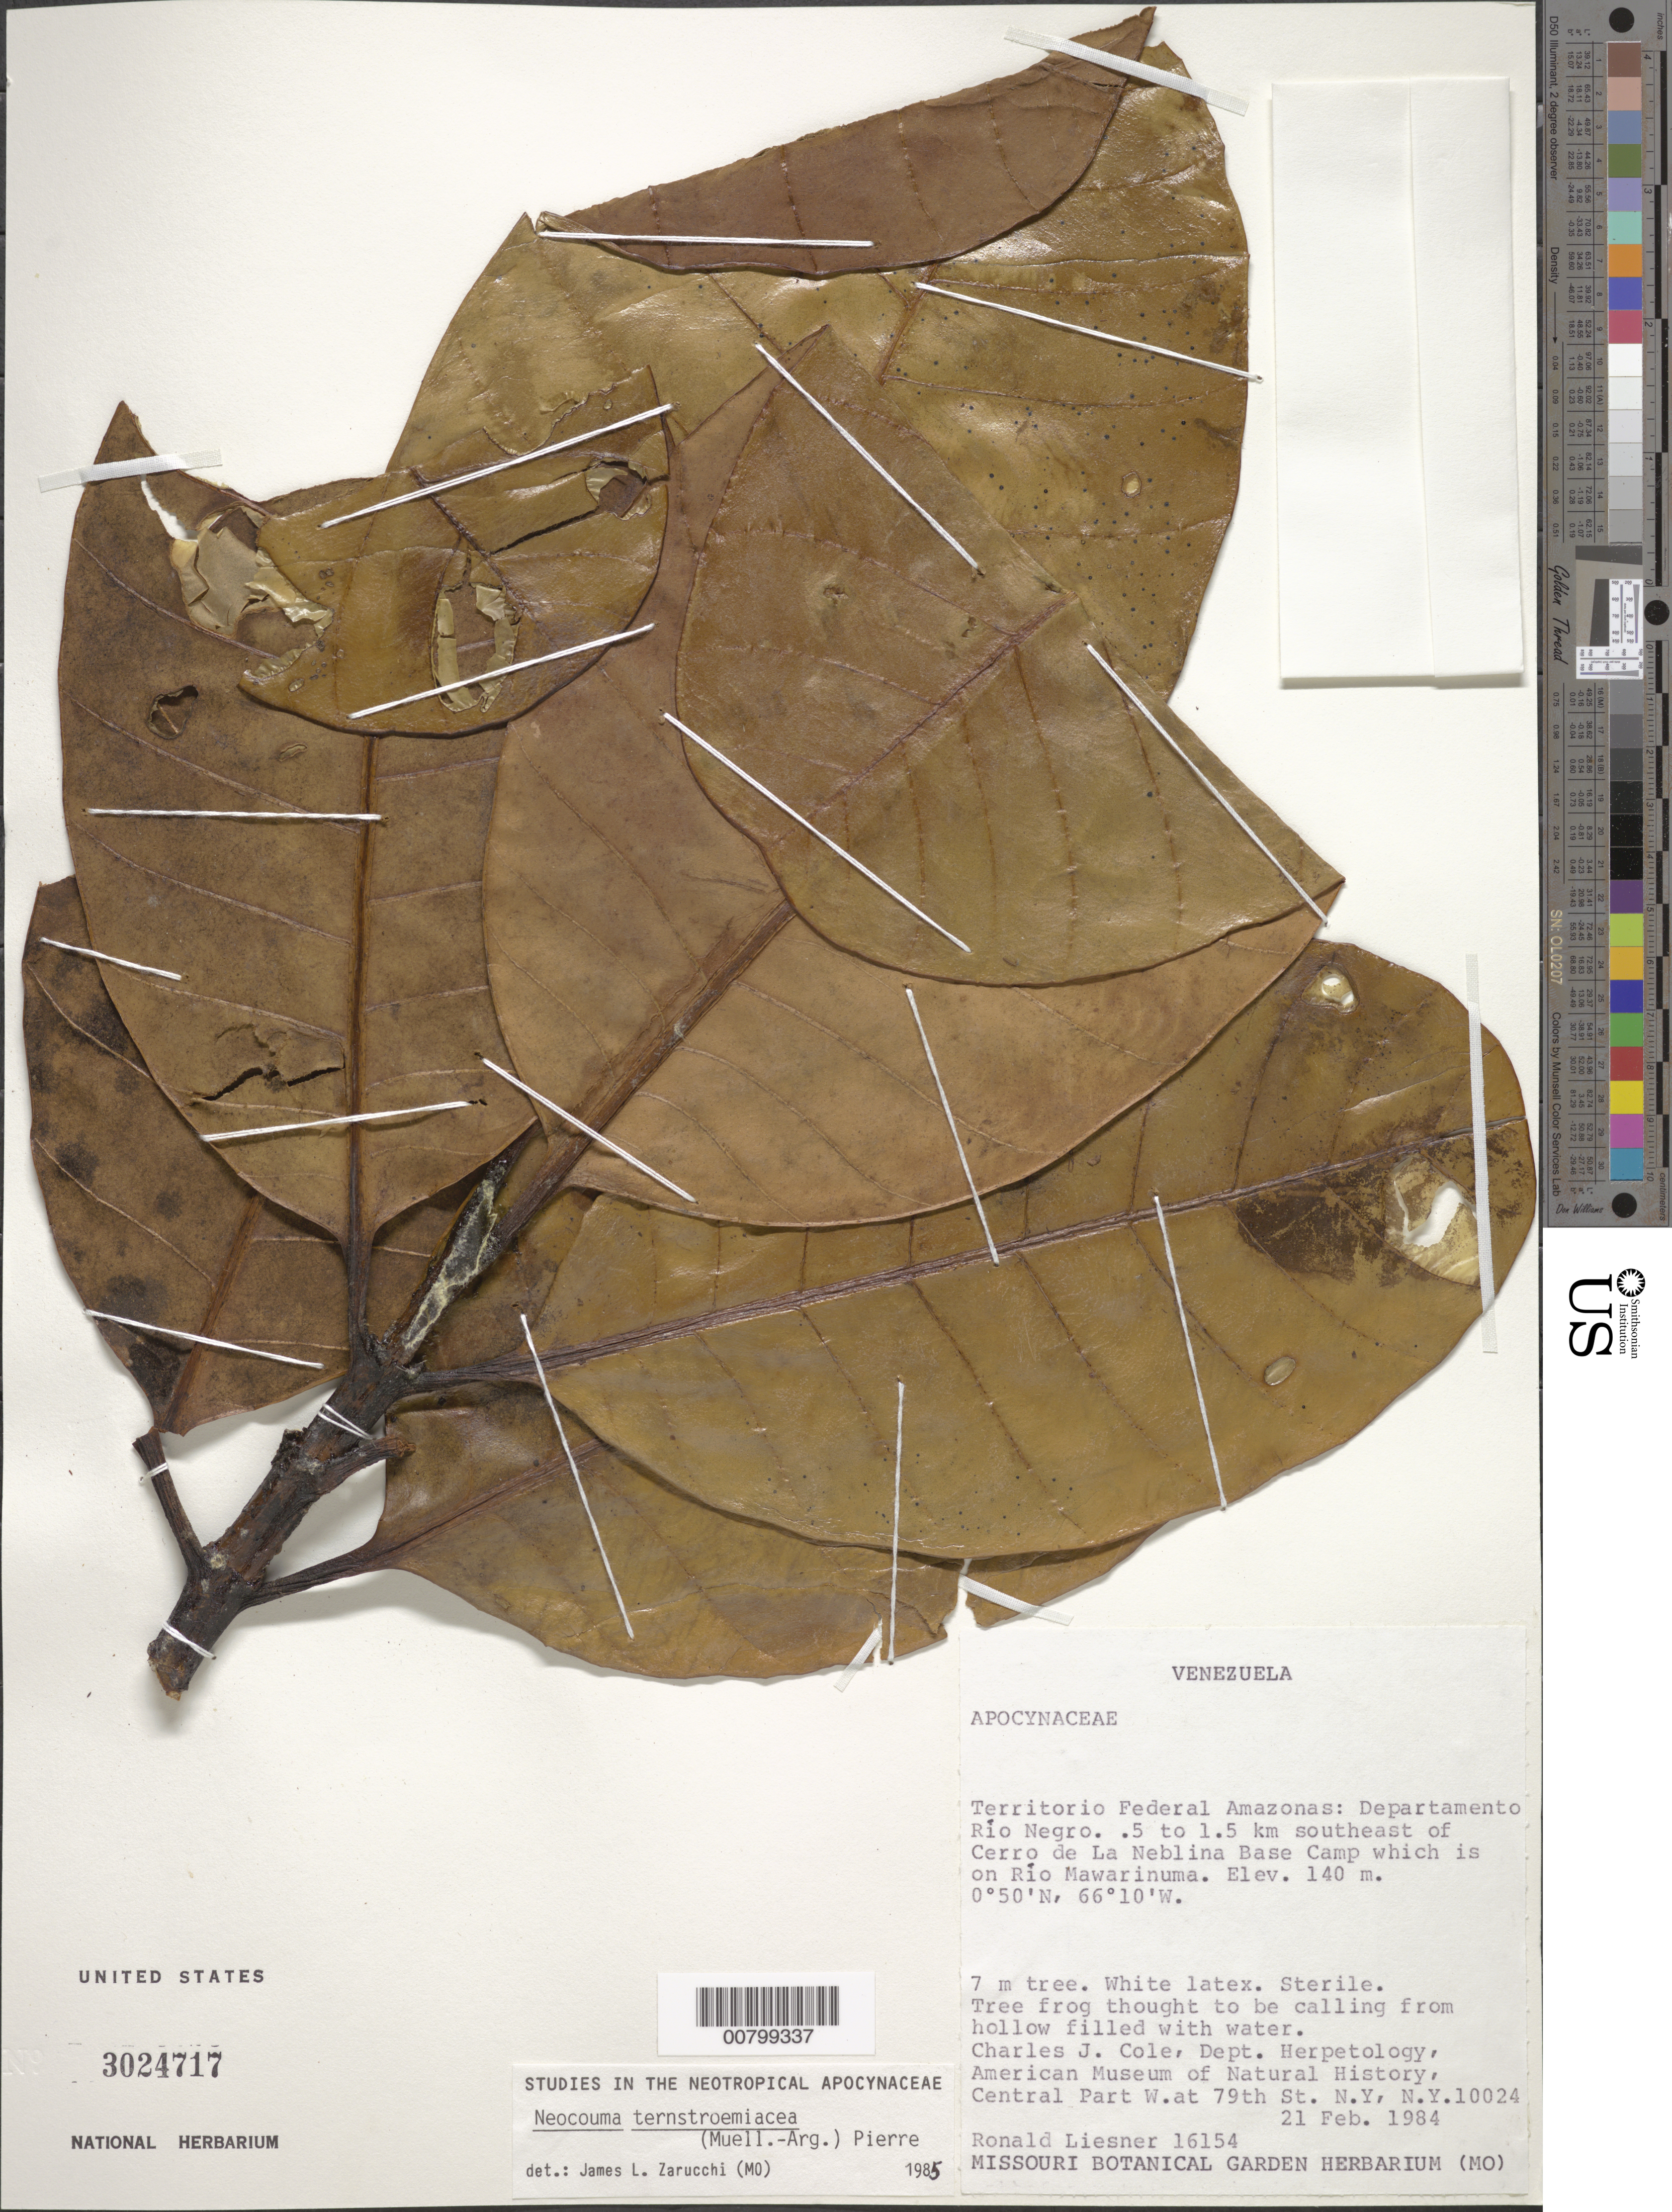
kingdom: Plantae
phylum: Tracheophyta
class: Magnoliopsida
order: Gentianales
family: Apocynaceae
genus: Neocouma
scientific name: Neocouma ternstroemiacea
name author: (Müll. Arg.) Pierre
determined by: Zarucchi, J. L.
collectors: R. L. Liesner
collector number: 16154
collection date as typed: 21-Feb-84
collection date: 1984-02-21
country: Venezuela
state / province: Amazonas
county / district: Río Negro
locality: Río Mawarinuma, 0.5-1.5 km S of Cerro de la Neblina Base Camp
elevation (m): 140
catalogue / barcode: US 3024717